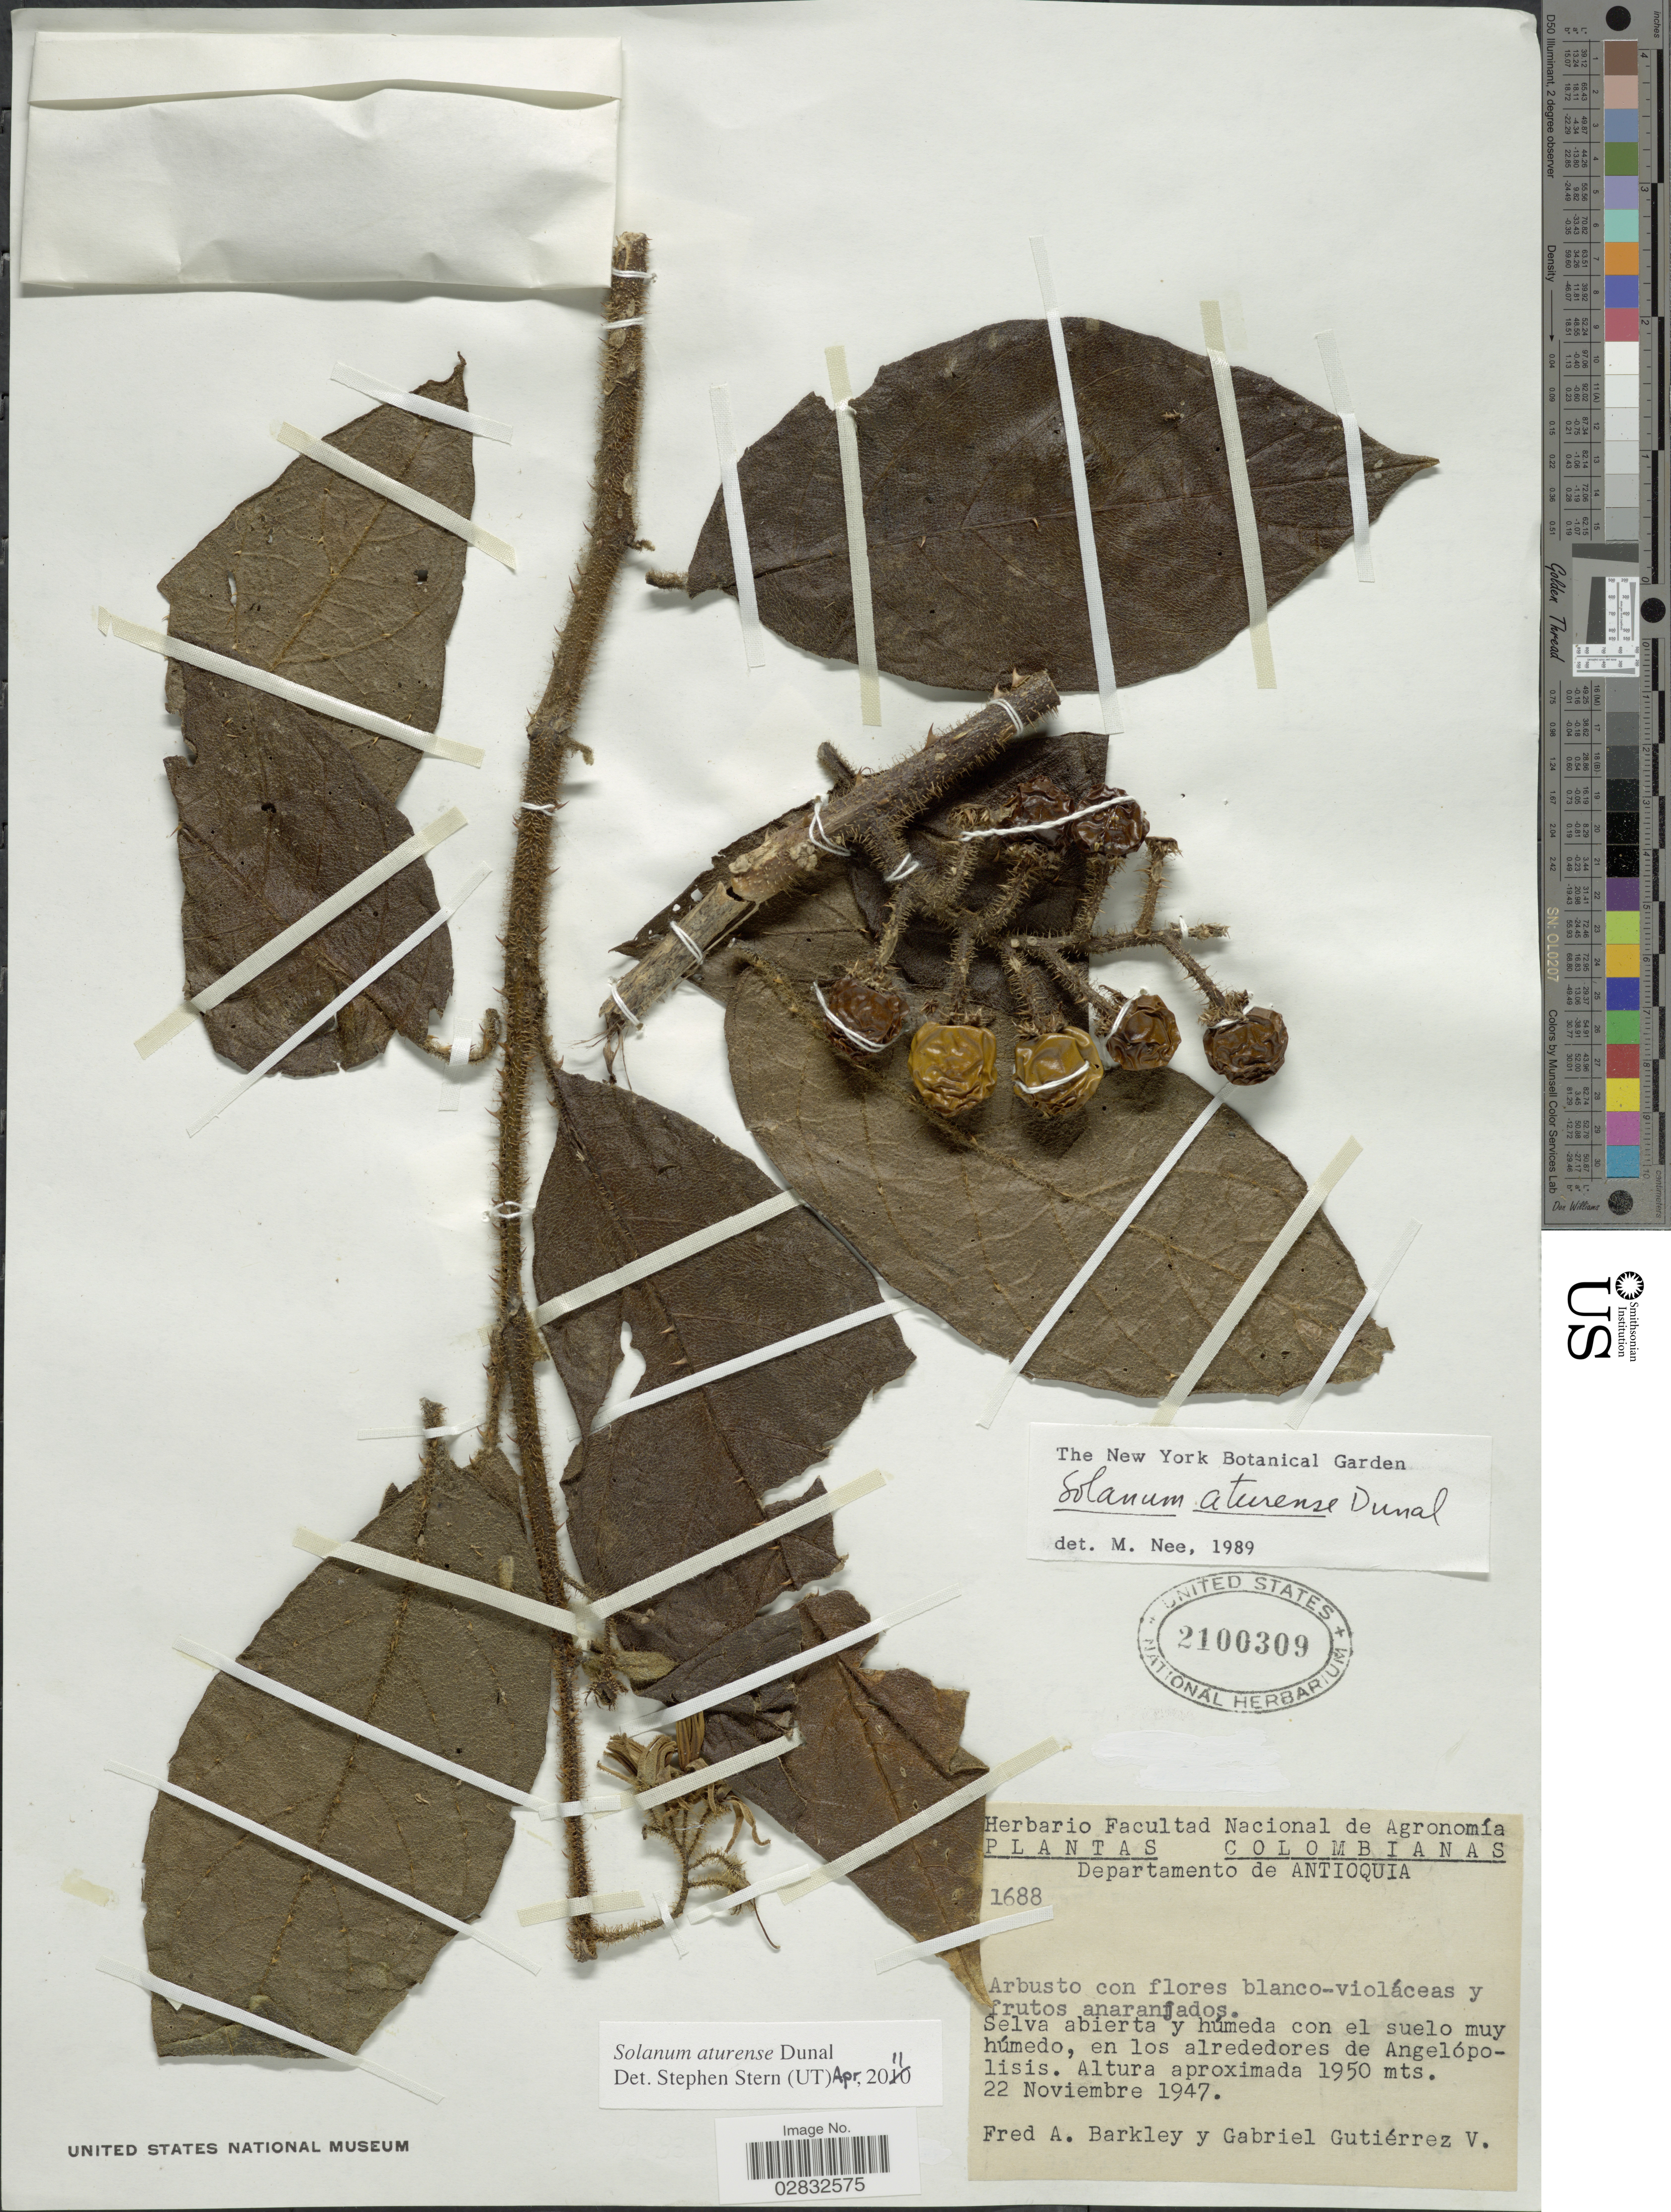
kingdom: Plantae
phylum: Tracheophyta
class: Magnoliopsida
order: Solanales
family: Solanaceae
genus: Solanum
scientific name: Solanum aturense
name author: Humb. & Bonpl. ex Dunal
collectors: F. A. Barkley & G. Gutiérrez V.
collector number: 1688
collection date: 1947-11-22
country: Colombia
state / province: Antioquia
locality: Departamento de Antioquia, Selva abierta y humeda con el suelo muy húmedo, en los alrededores de Angelópolisis.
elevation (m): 1950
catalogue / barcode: US 2100309